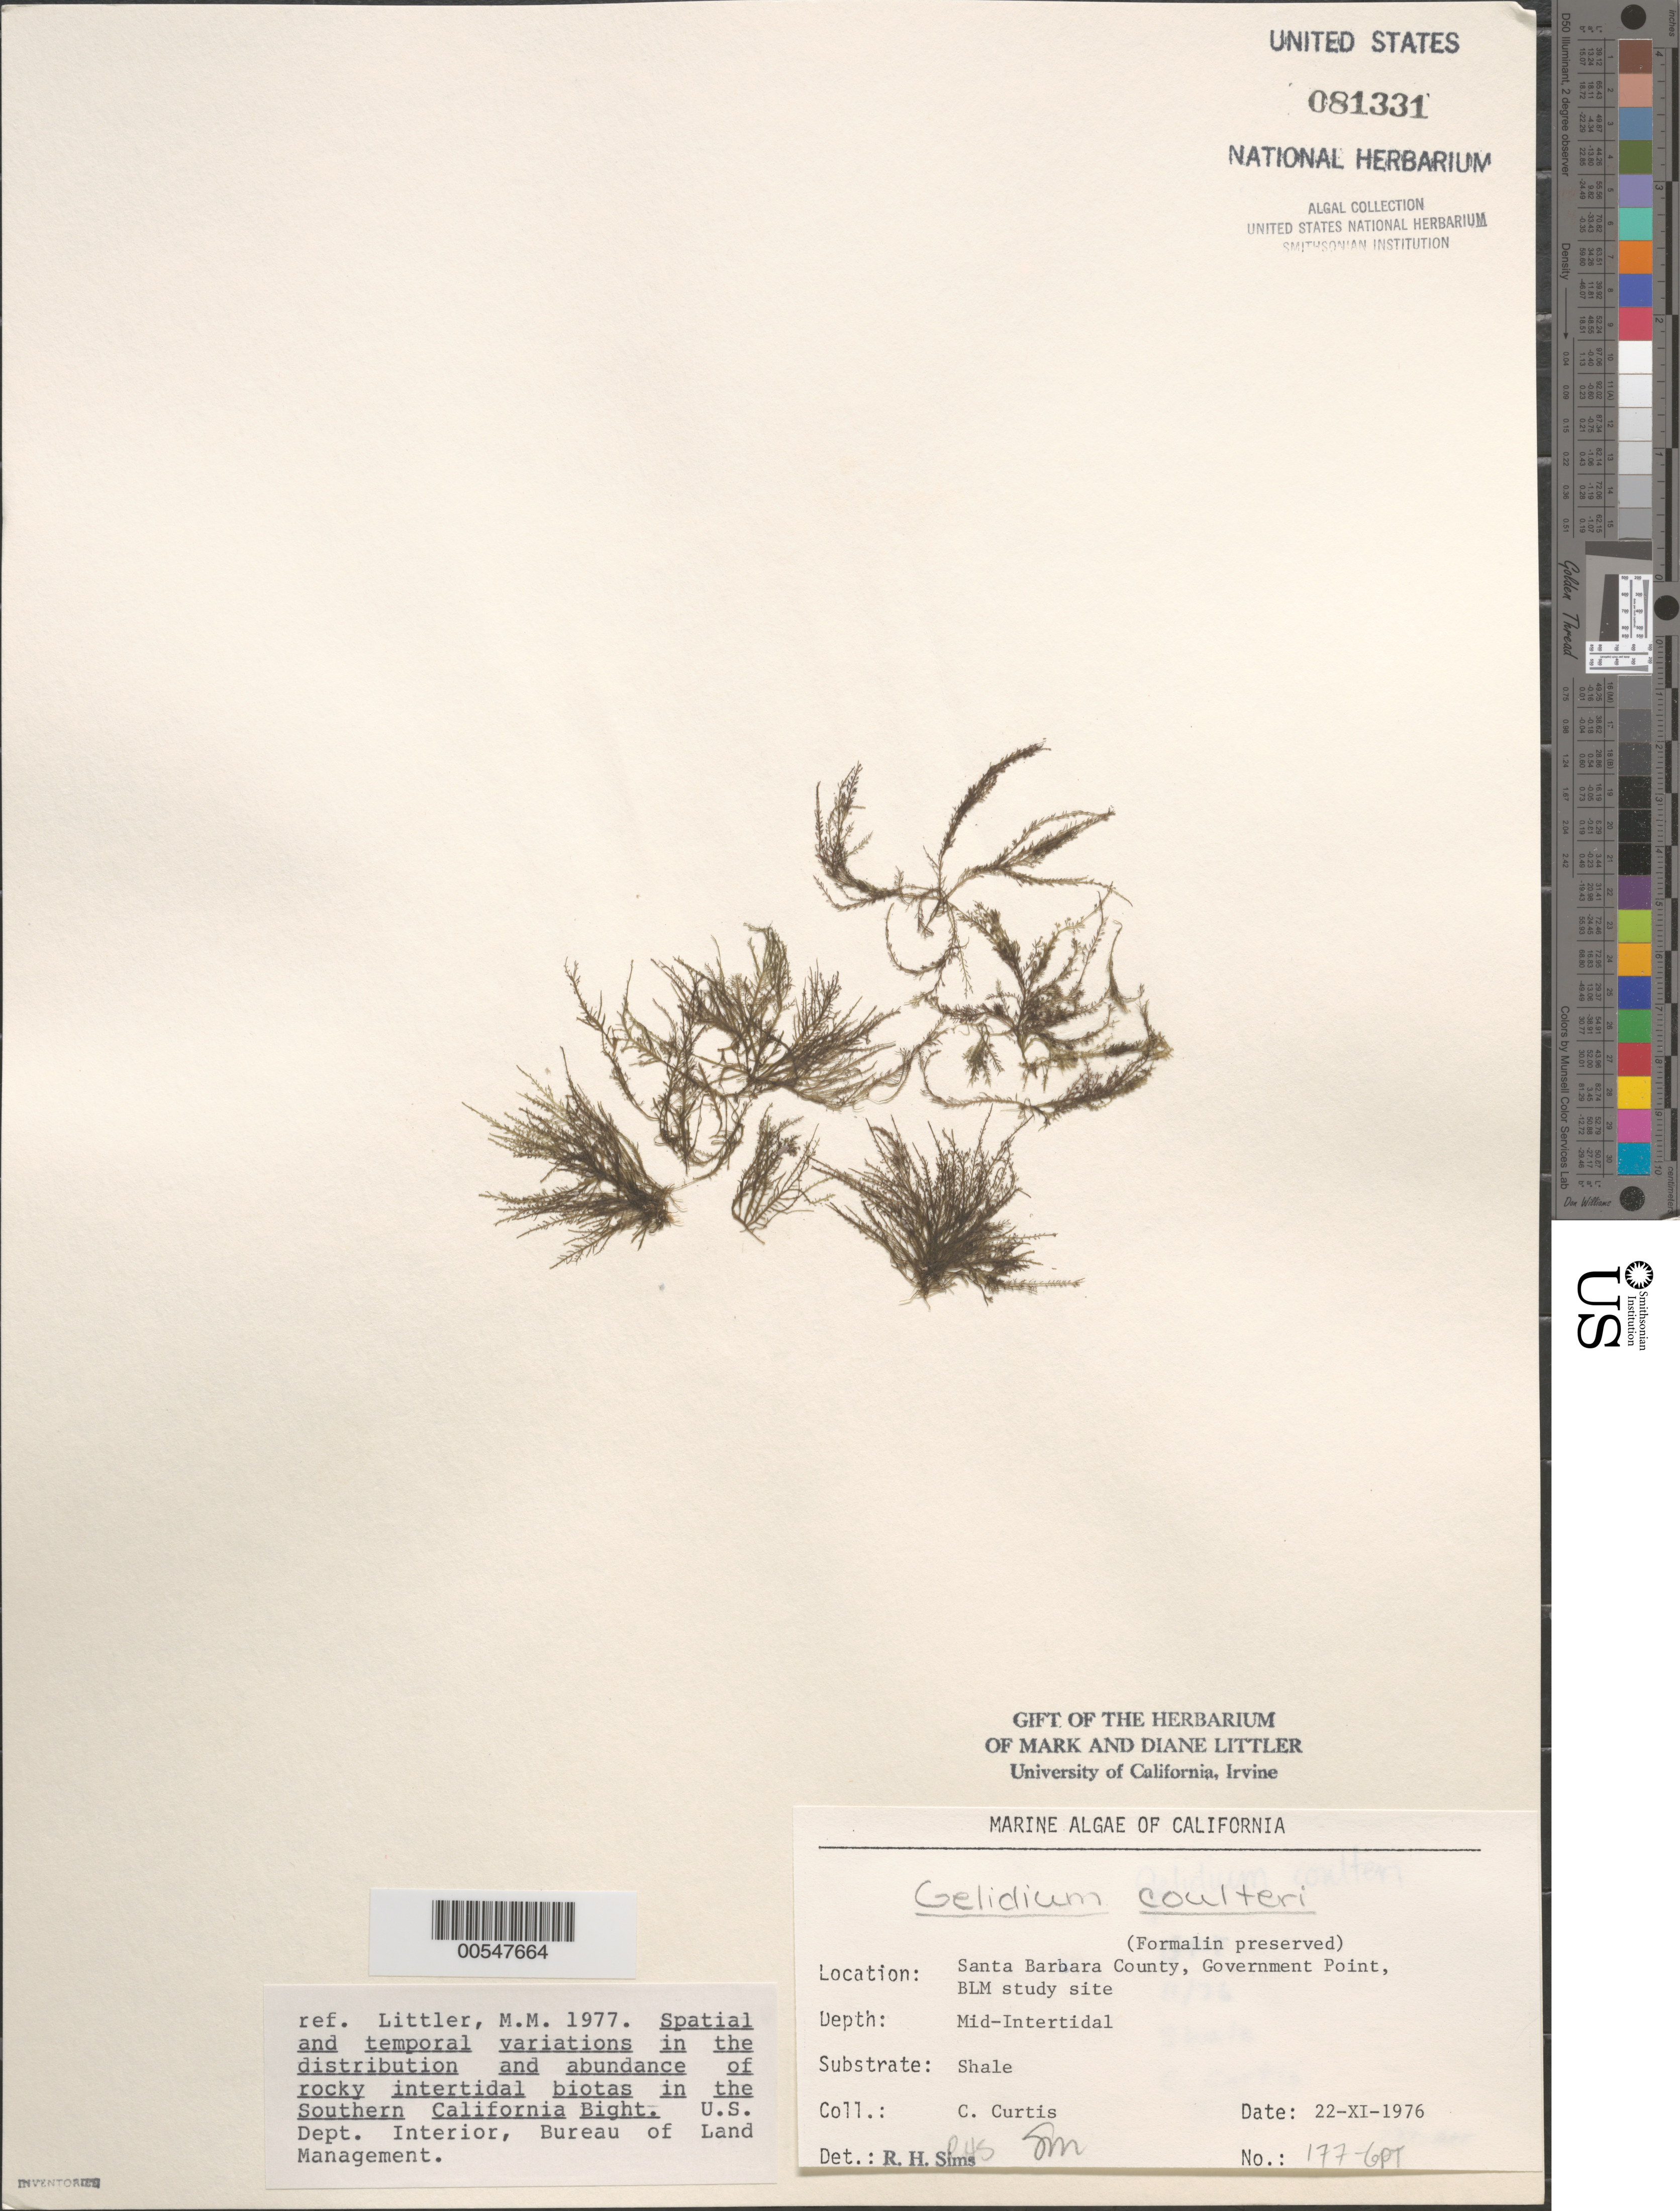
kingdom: Plantae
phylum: Rhodophyta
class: Florideophyceae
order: Gelidiales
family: Gelidiaceae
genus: Gelidium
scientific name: Gelidium coulteri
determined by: Sims, Robert H.; Murray, S. N.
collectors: C. Curtis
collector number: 177-gpt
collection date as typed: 22 Nov 1976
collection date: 1976-11-22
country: United States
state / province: California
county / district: Santa Barbara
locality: Government Point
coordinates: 34 26'31"N, 120 24'06"W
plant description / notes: BLM-SOCALBIGHT Rocky Intertidal Survey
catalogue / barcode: US 81331